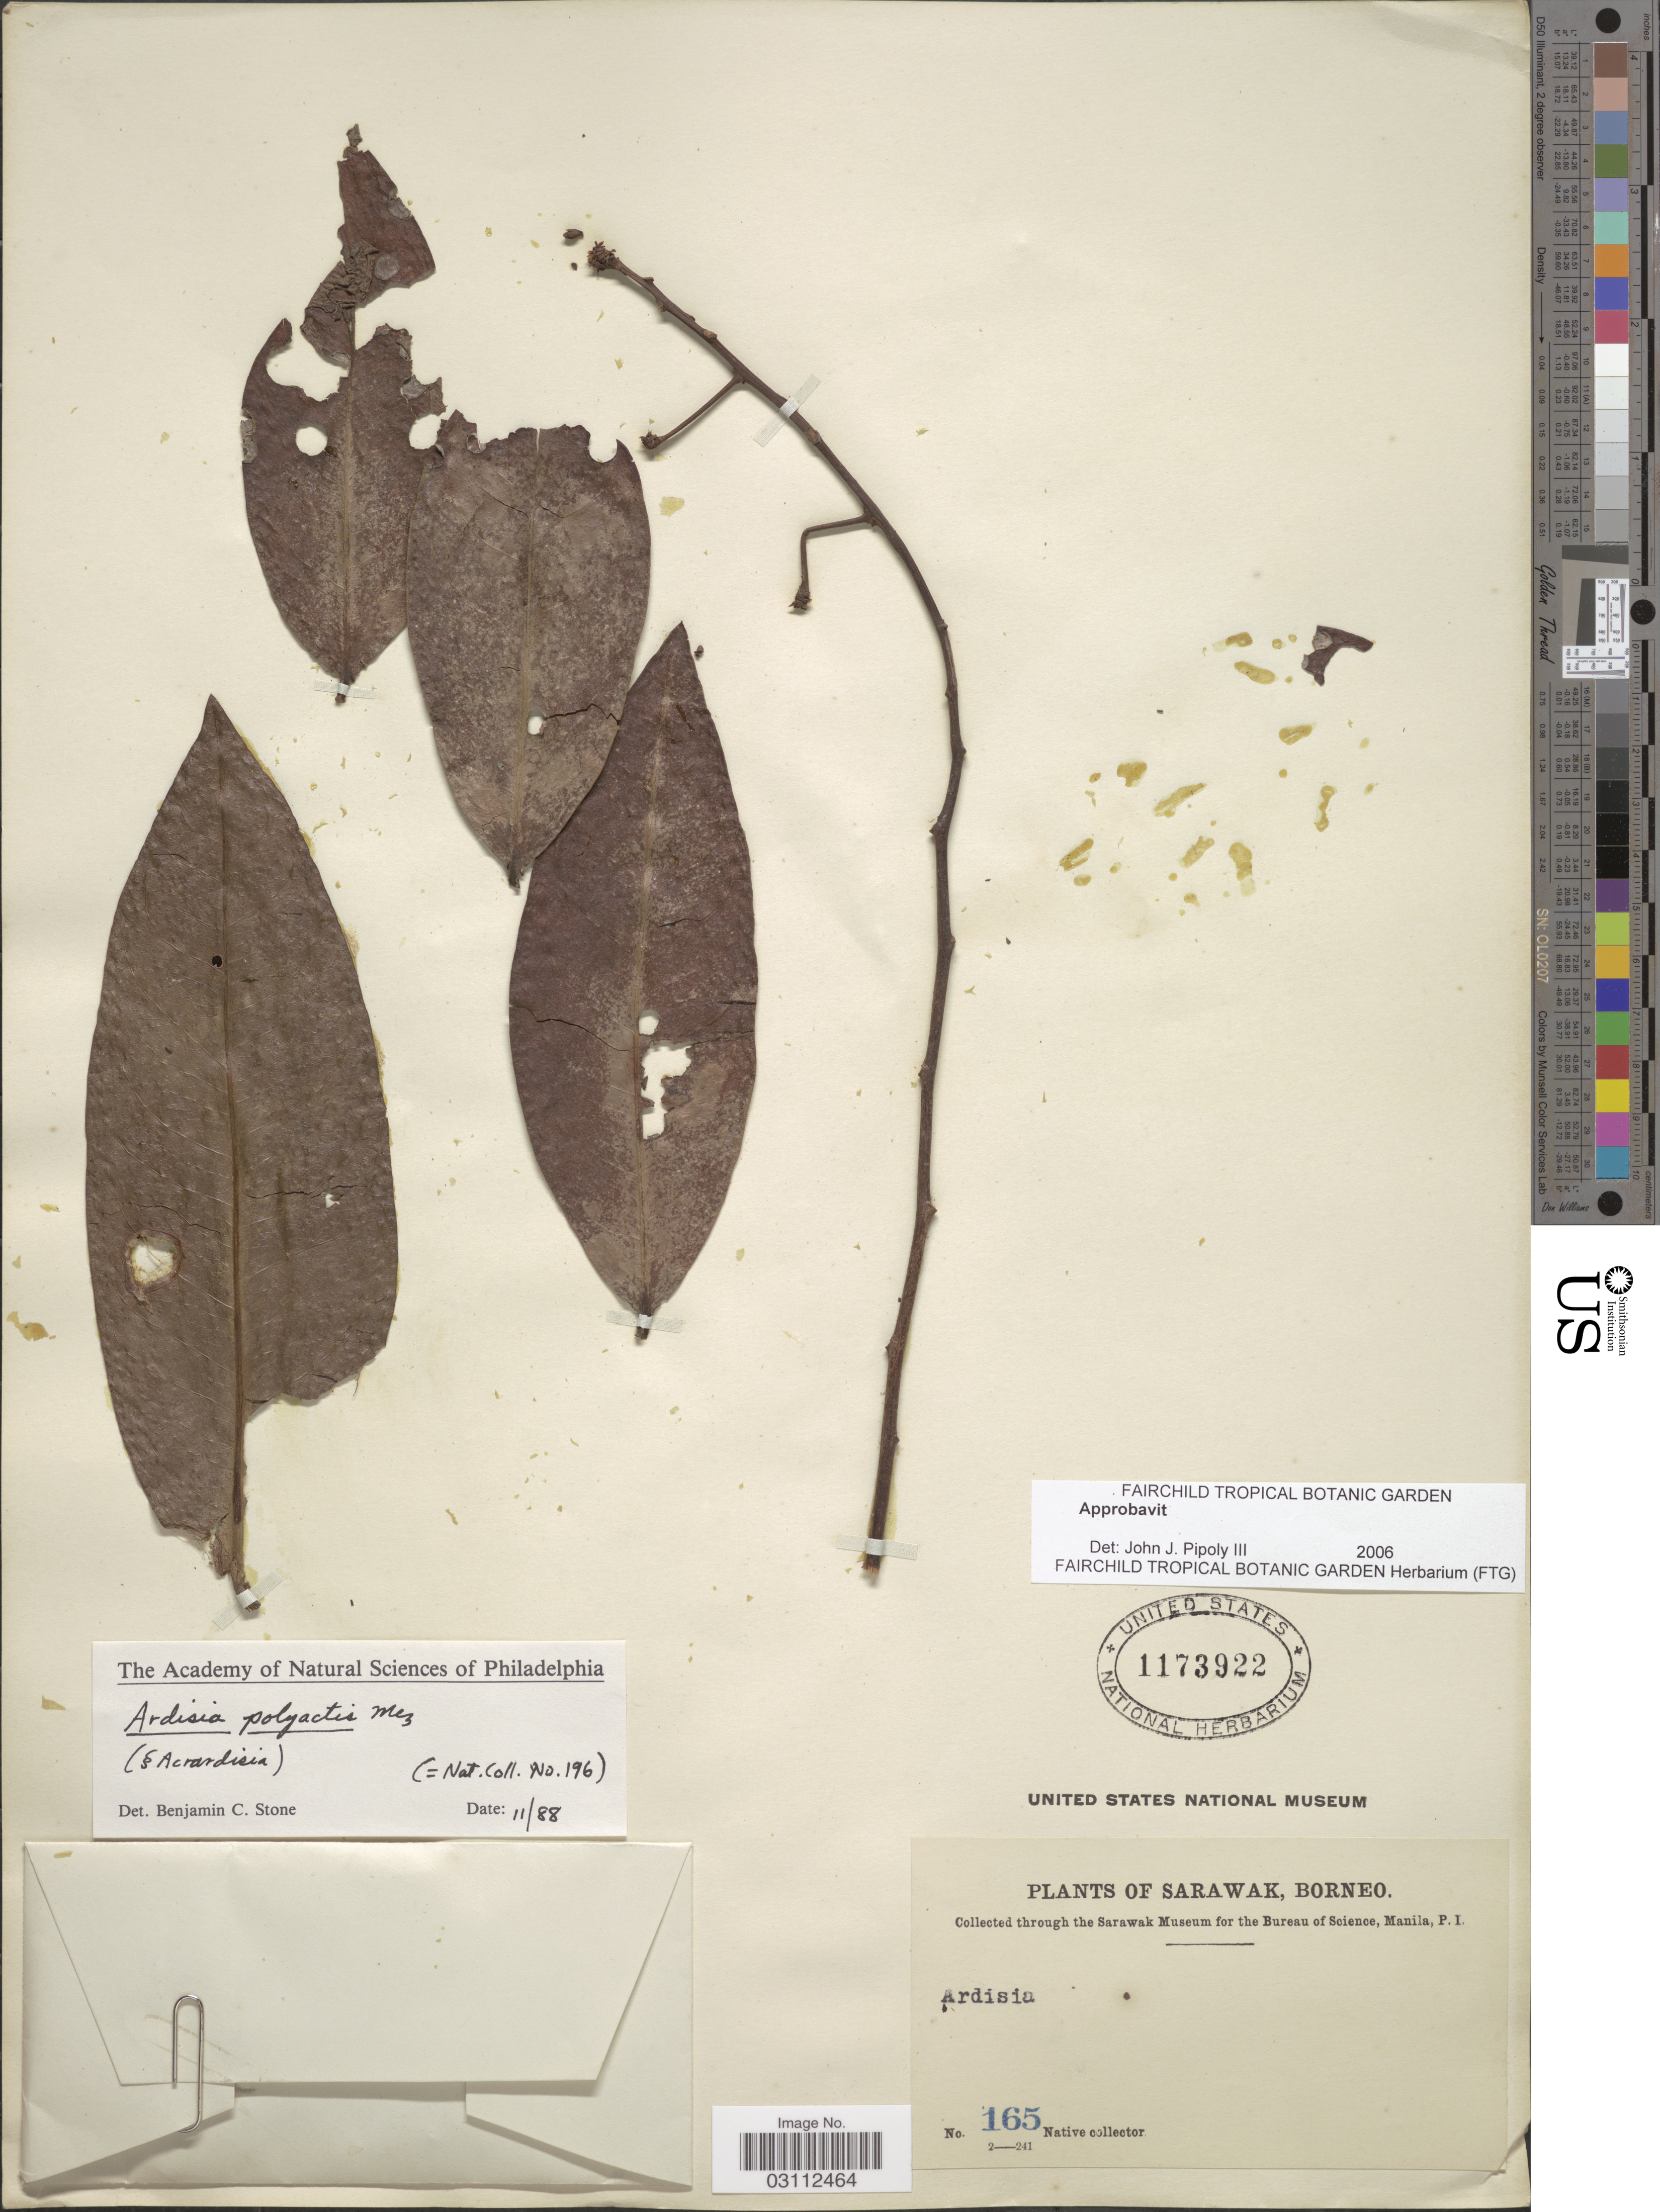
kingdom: Plantae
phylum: Tracheophyta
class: Magnoliopsida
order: Ericales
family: Primulaceae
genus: Ardisia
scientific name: Ardisia polyactis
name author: Mez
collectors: Native collector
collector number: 165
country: Malaysia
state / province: Sarawak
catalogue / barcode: US 1173922